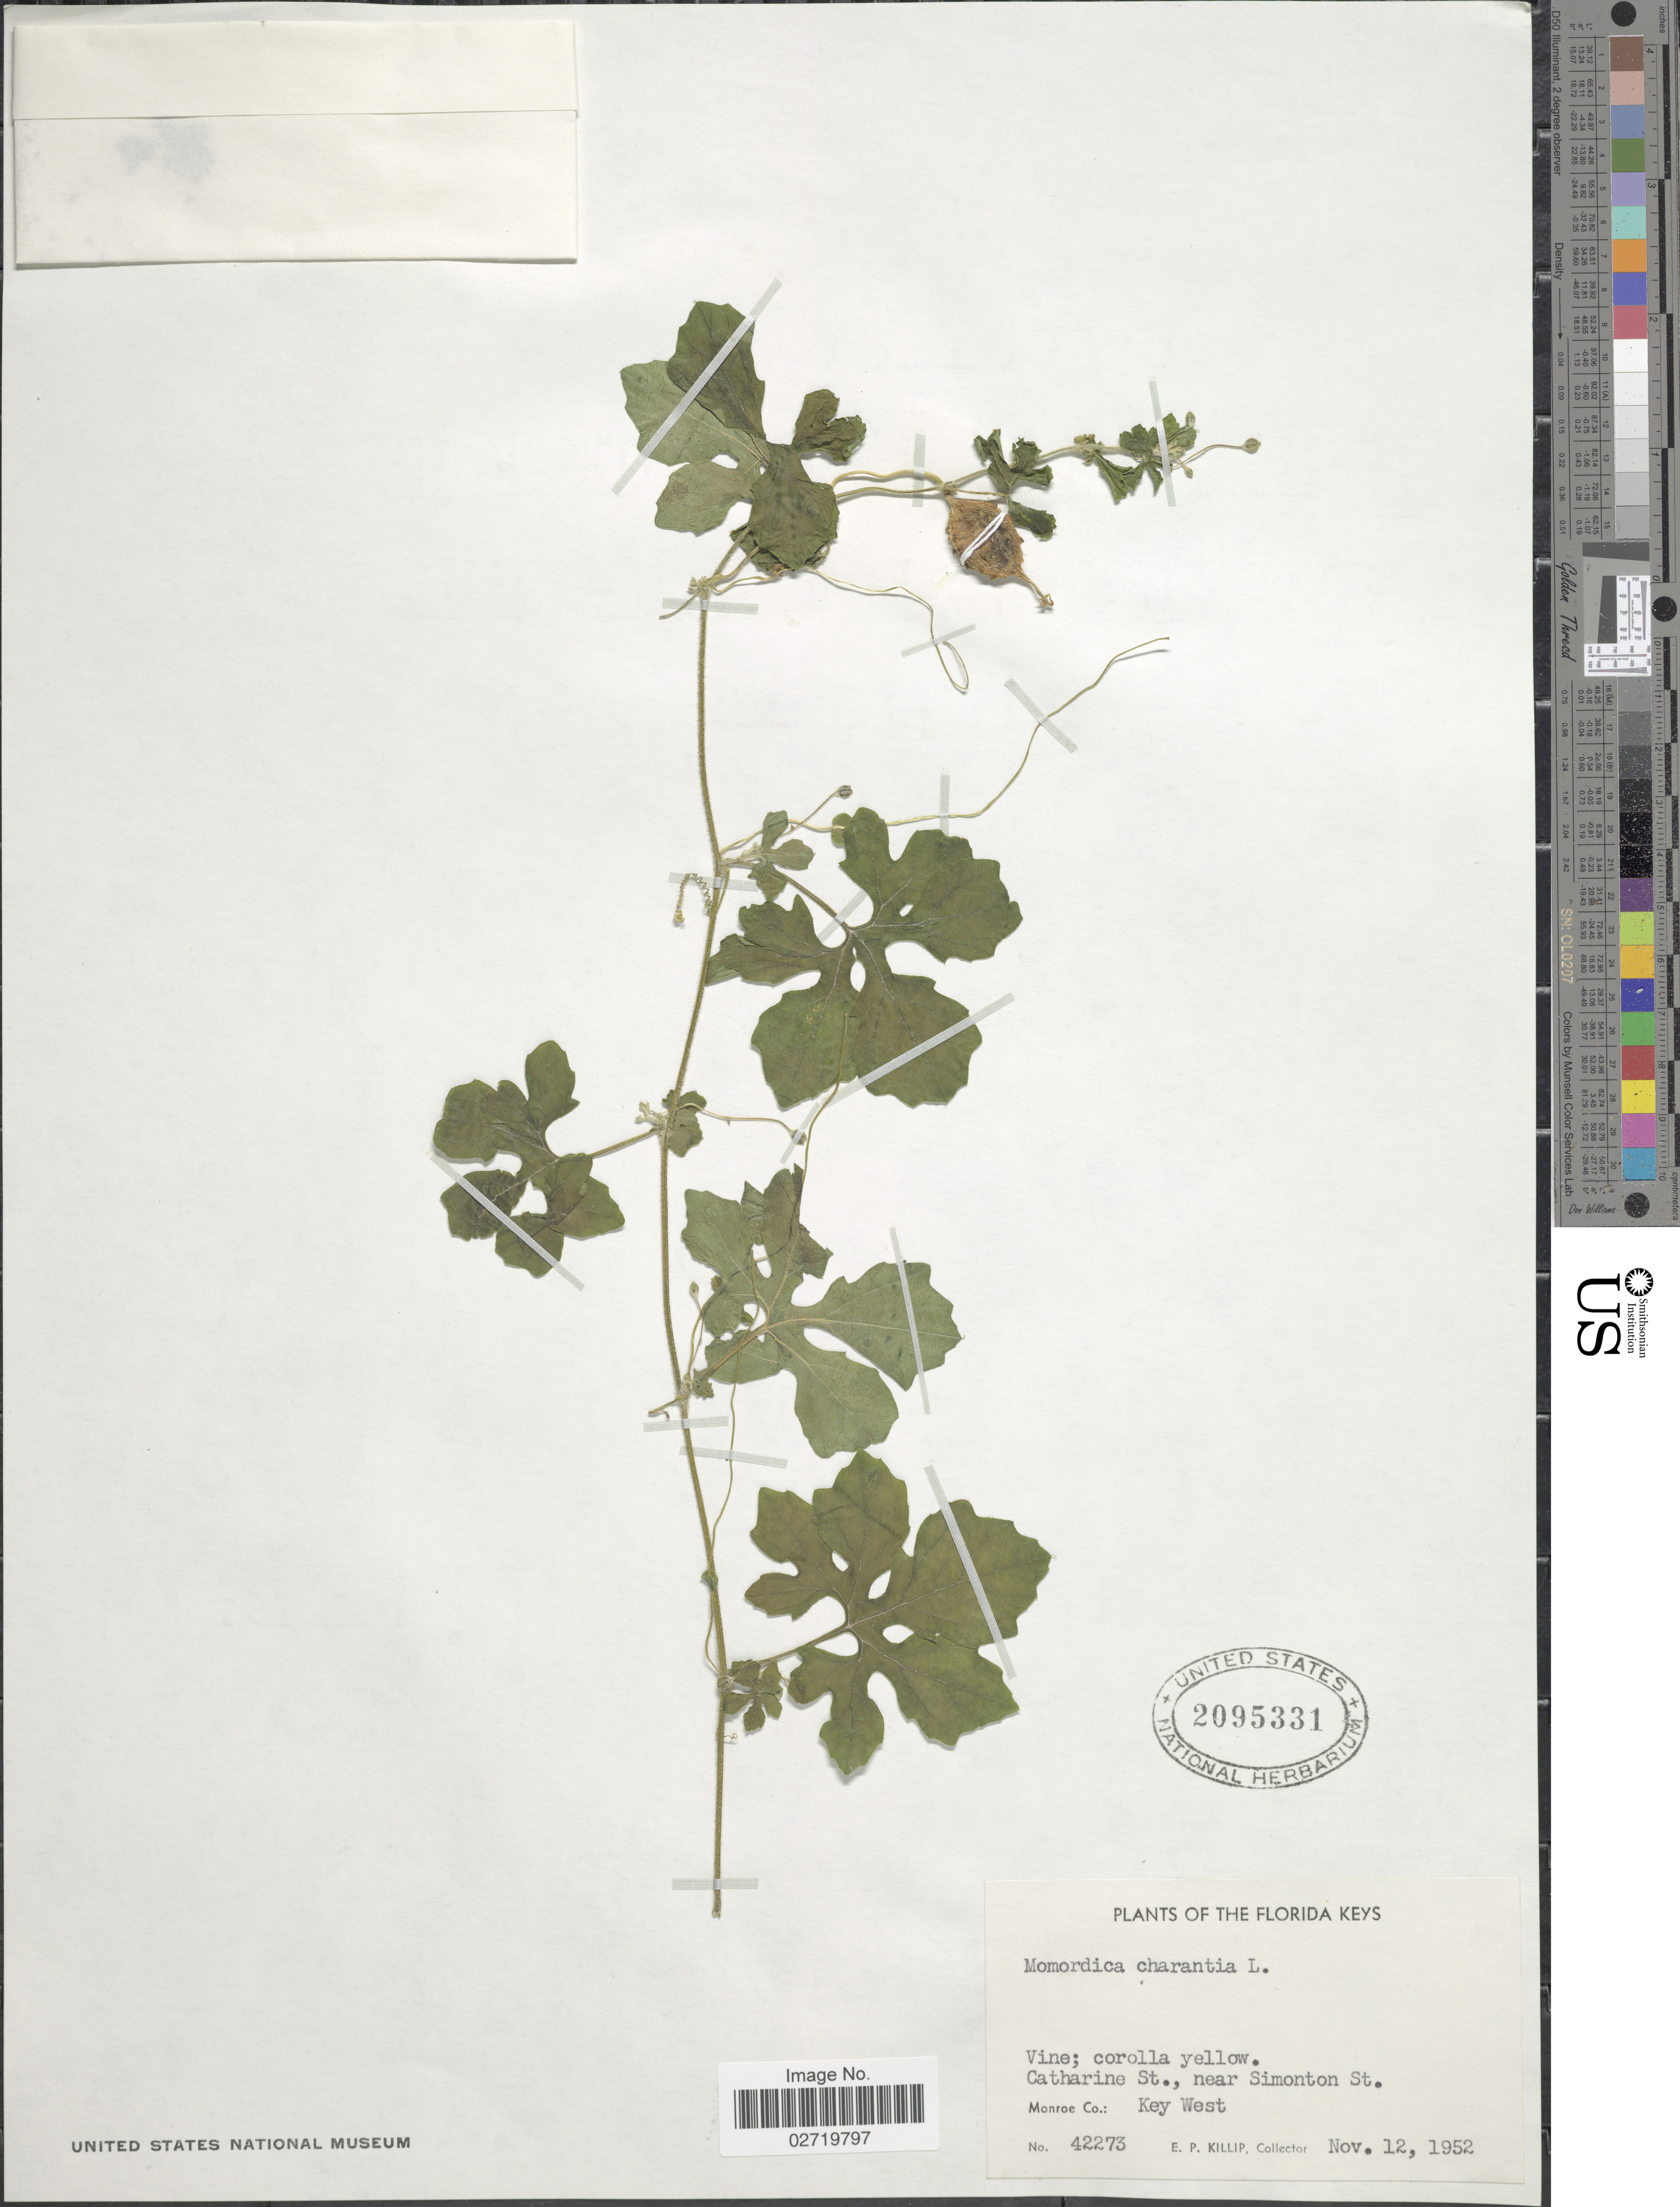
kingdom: Plantae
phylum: Tracheophyta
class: Magnoliopsida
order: Cucurbitales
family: Cucurbitaceae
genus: Momordica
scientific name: Momordica charantia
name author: L.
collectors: E. P. Killip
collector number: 42273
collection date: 1952-11-12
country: United States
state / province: Florida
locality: Florida Keys. Catharine St., near Simonton St. Monroe Co.: Key West.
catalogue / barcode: US 2095331